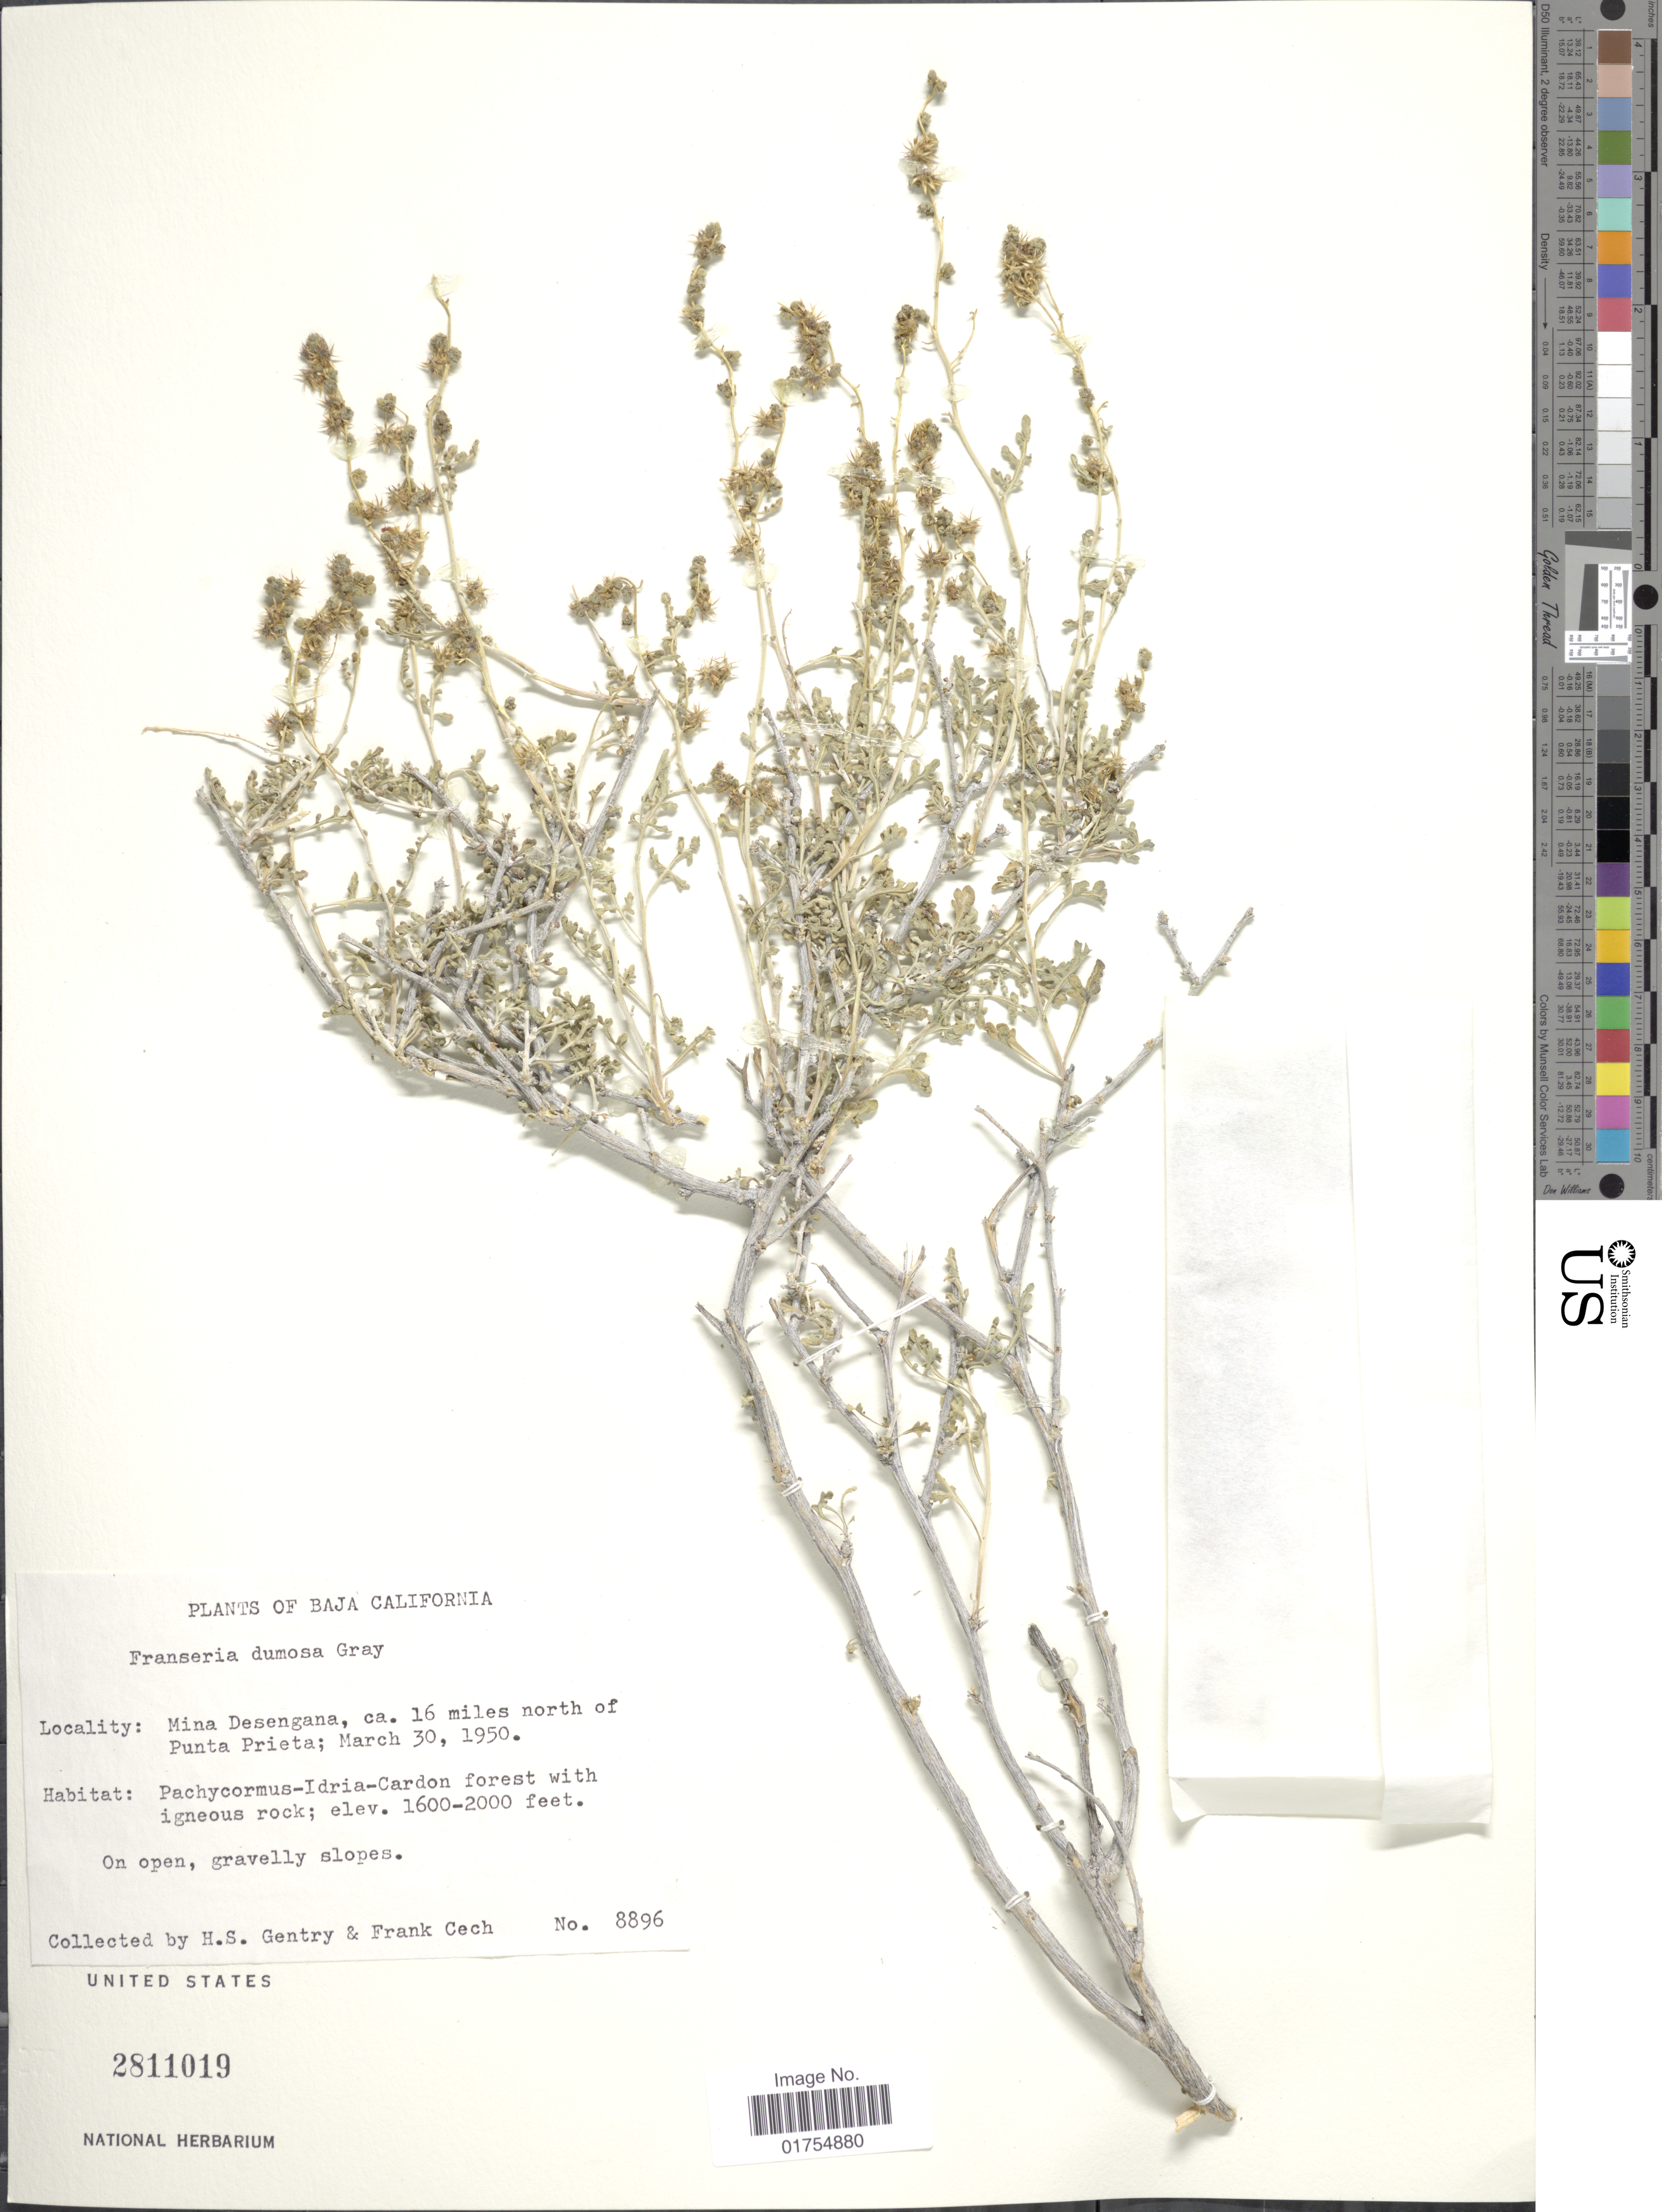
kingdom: Plantae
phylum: Tracheophyta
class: Magnoliopsida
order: Asterales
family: Asteraceae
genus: Franseria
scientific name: Franseria dumosa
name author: A. Gray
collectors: H. S. Gentry & F. Cech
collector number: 8896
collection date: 1950-03-30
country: Mexico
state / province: Baja California Norte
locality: Mina Desengana, ca. 16 miles north of Punta Prieta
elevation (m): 488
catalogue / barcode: US 2811019